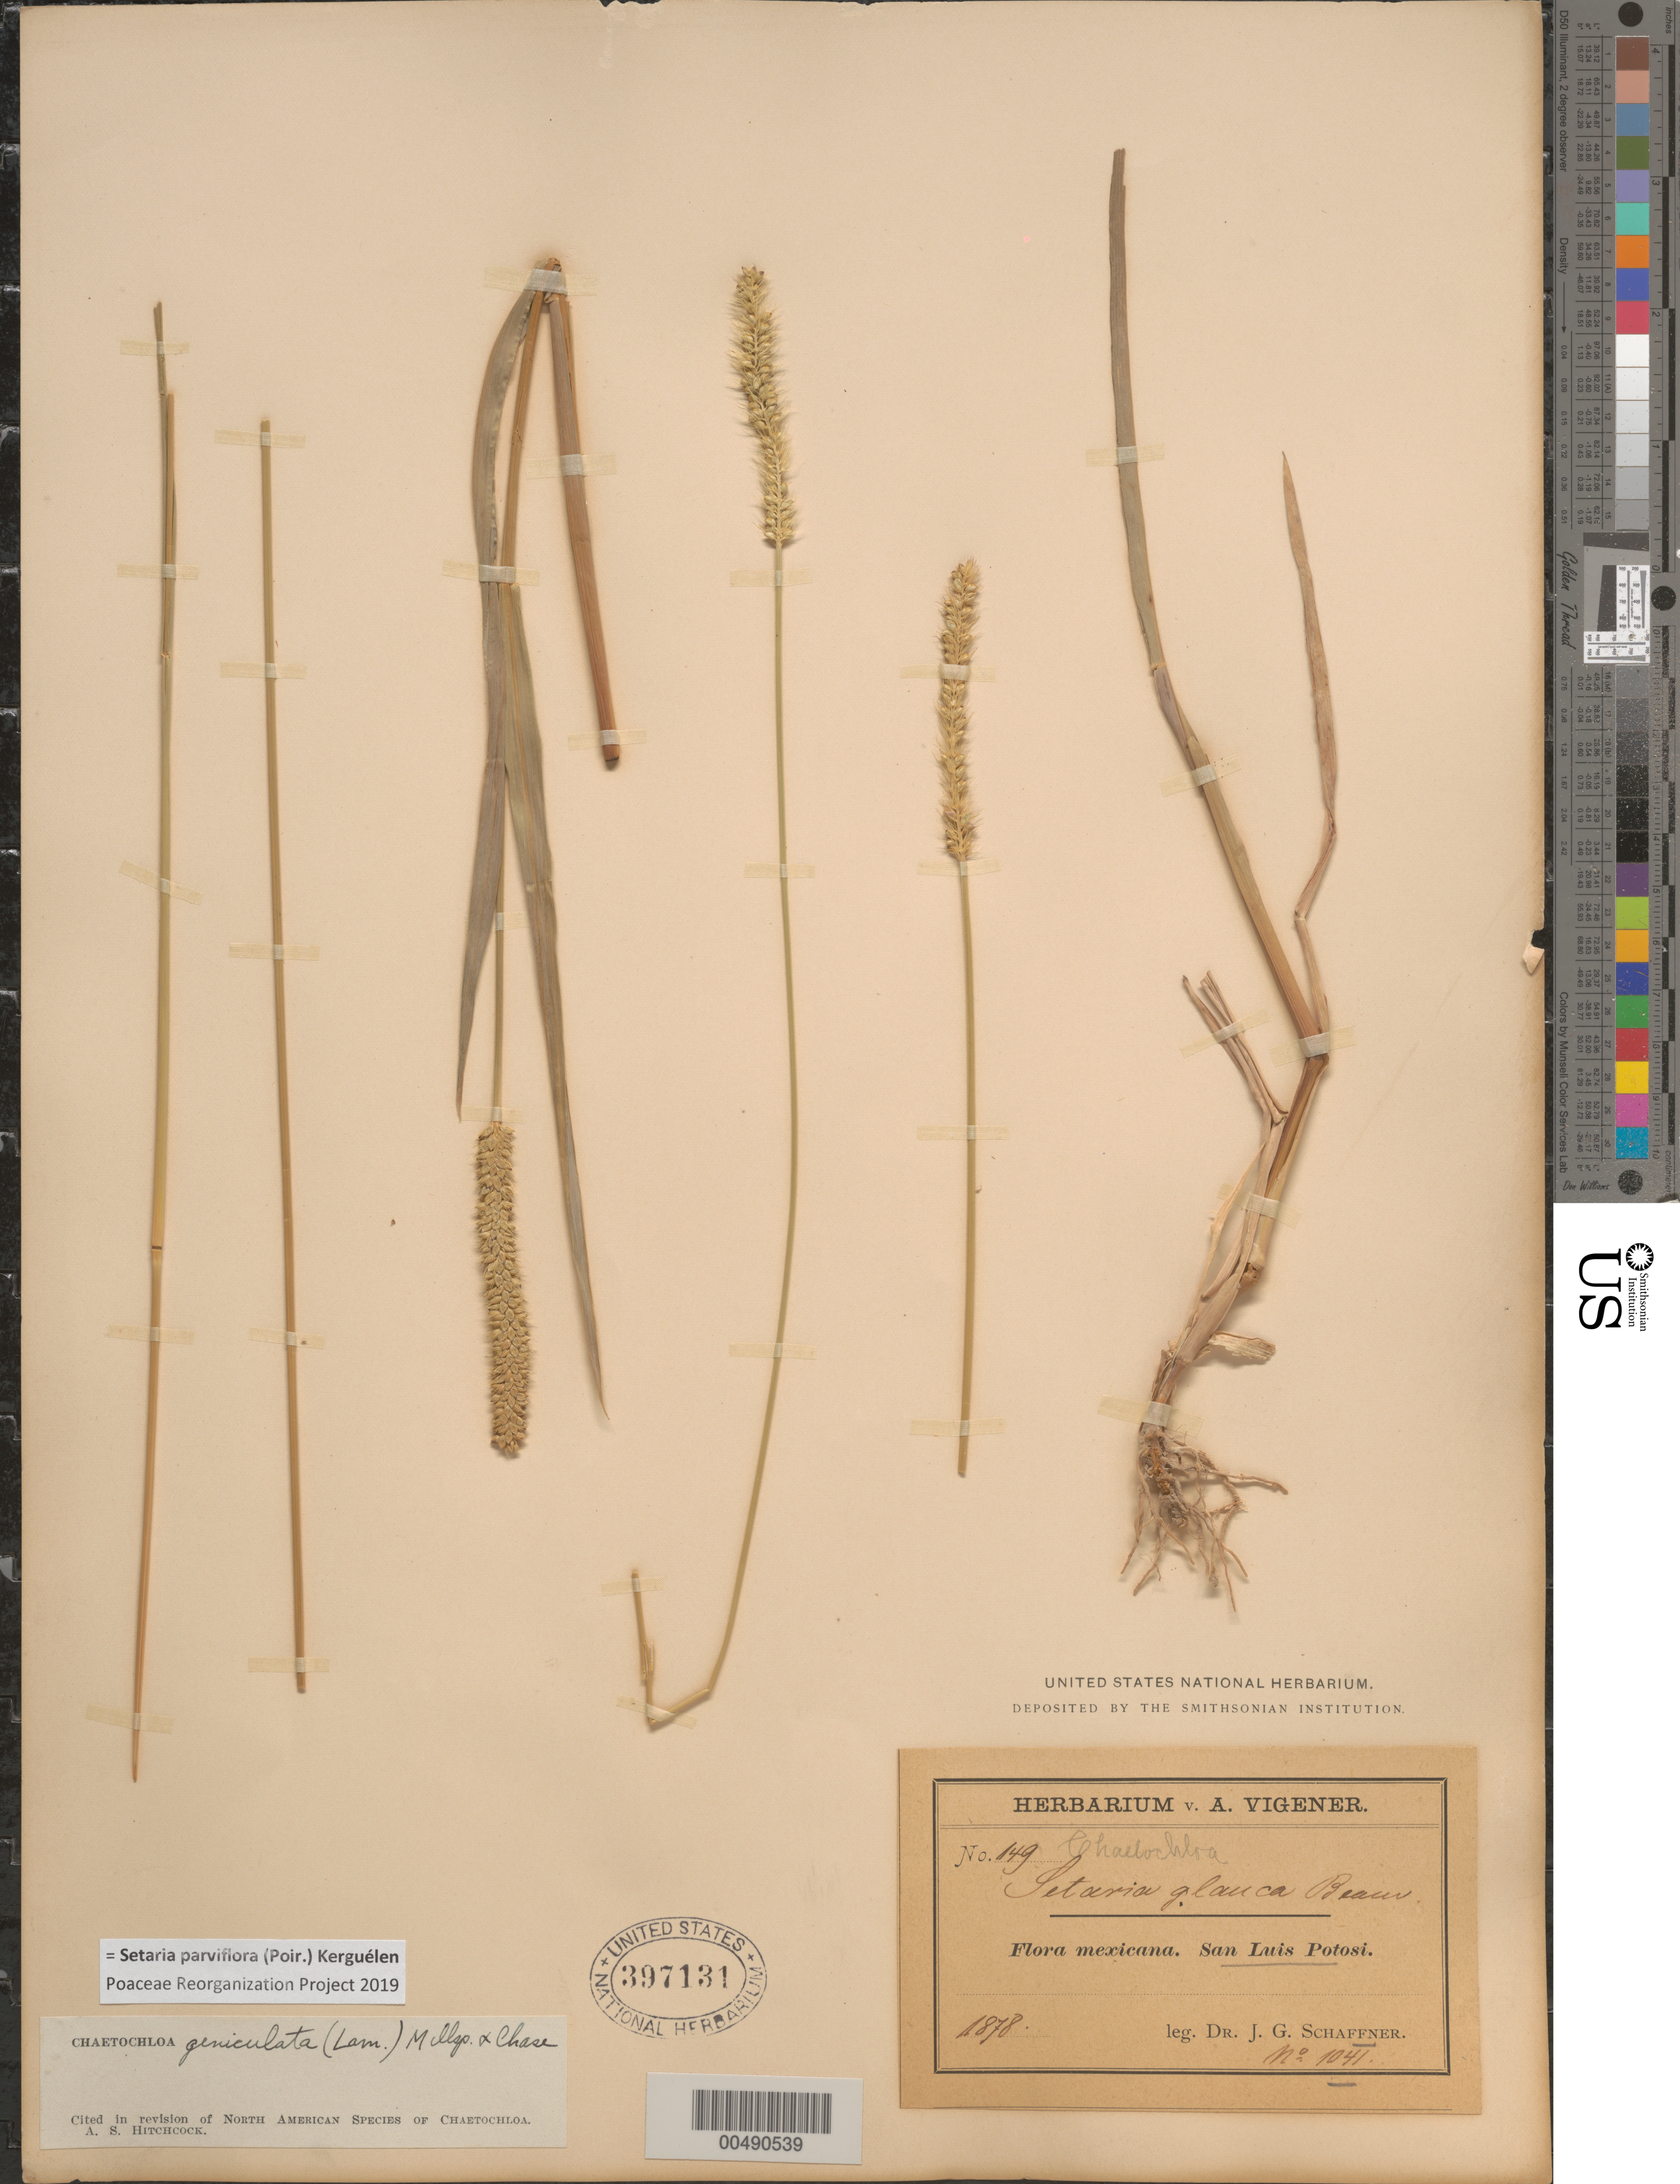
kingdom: Plantae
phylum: Tracheophyta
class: Liliopsida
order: Poales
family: Poaceae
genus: Setaria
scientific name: Setaria parviflora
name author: (Poir.) Kerguélen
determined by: Poaceae Reorganization Project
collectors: J. G. Schaffner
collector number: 149/1041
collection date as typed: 1878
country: Mexico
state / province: San Luis Potosi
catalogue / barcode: US 397131